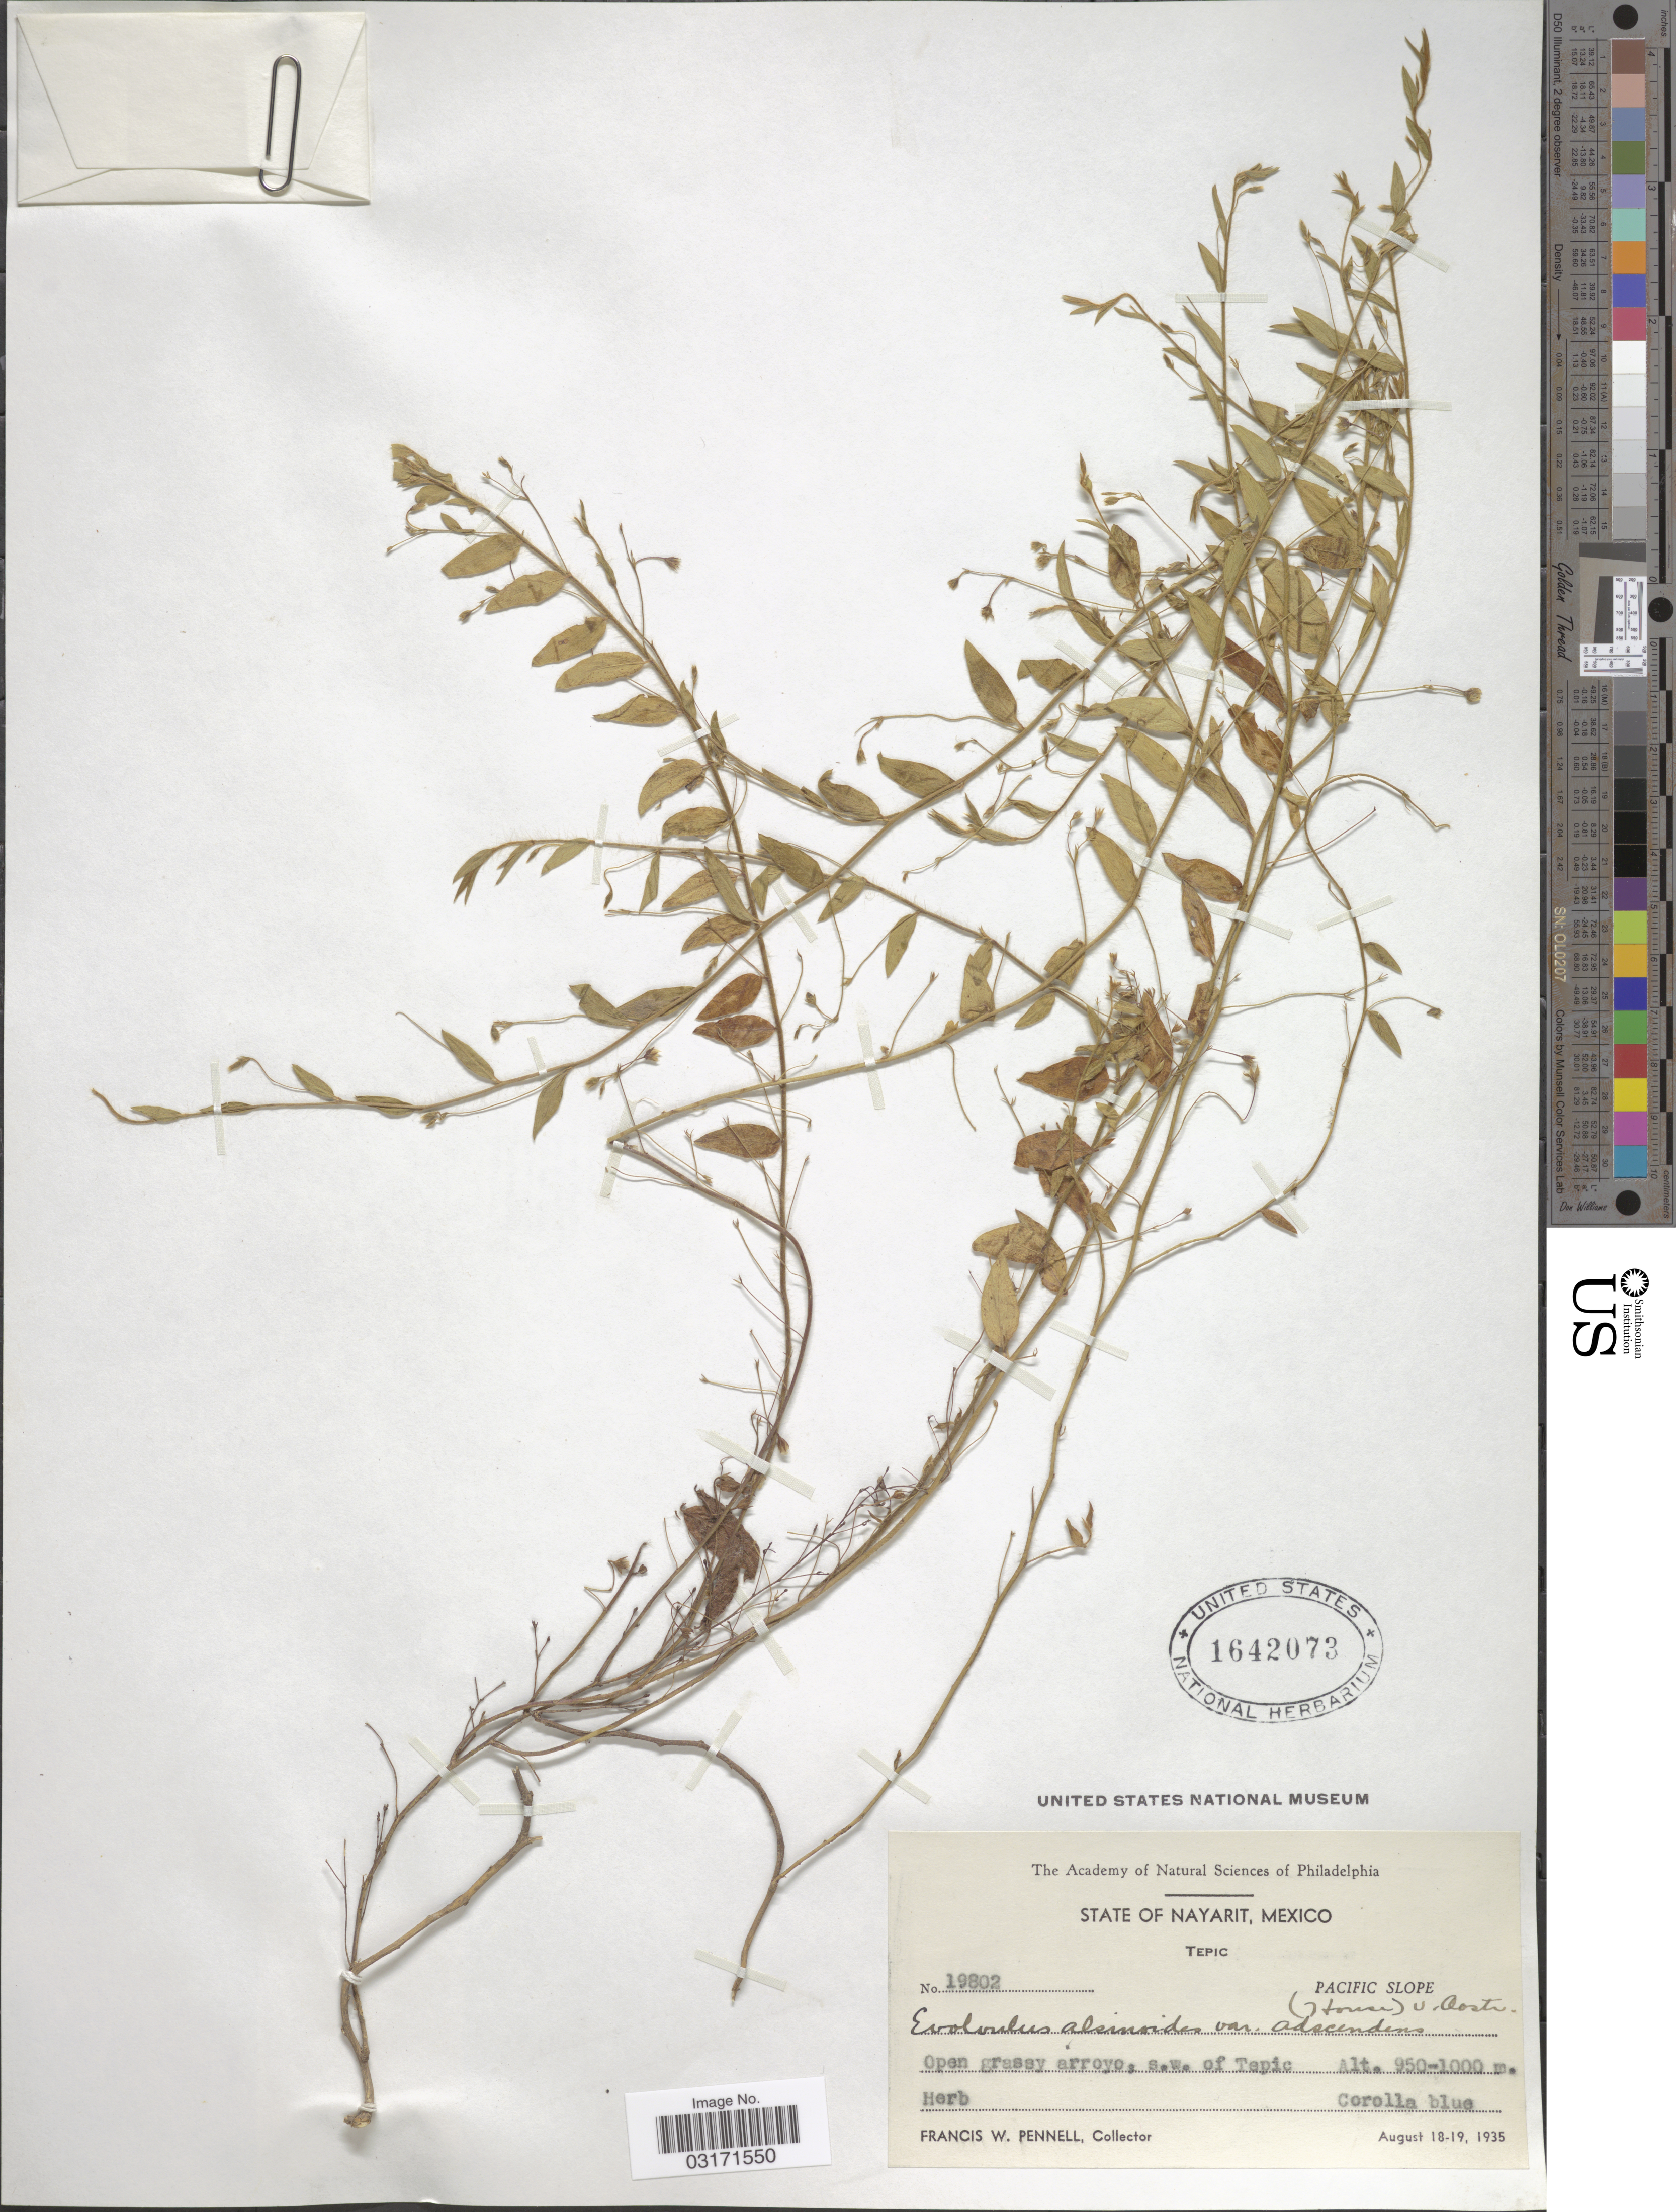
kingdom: Plantae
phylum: Tracheophyta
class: Magnoliopsida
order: Solanales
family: Convolvulaceae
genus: Evolvulus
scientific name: Evolvulus alsinoides var. adscendens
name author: (House) Ooststr.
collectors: F. W. Pennell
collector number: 19802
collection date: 1935-08-18/1935-08-19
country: Mexico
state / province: Nayarit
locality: Tepic, Pacific Slope, Open grassy arroyo, s.w. of Tepic.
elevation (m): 950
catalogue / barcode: US 1642073